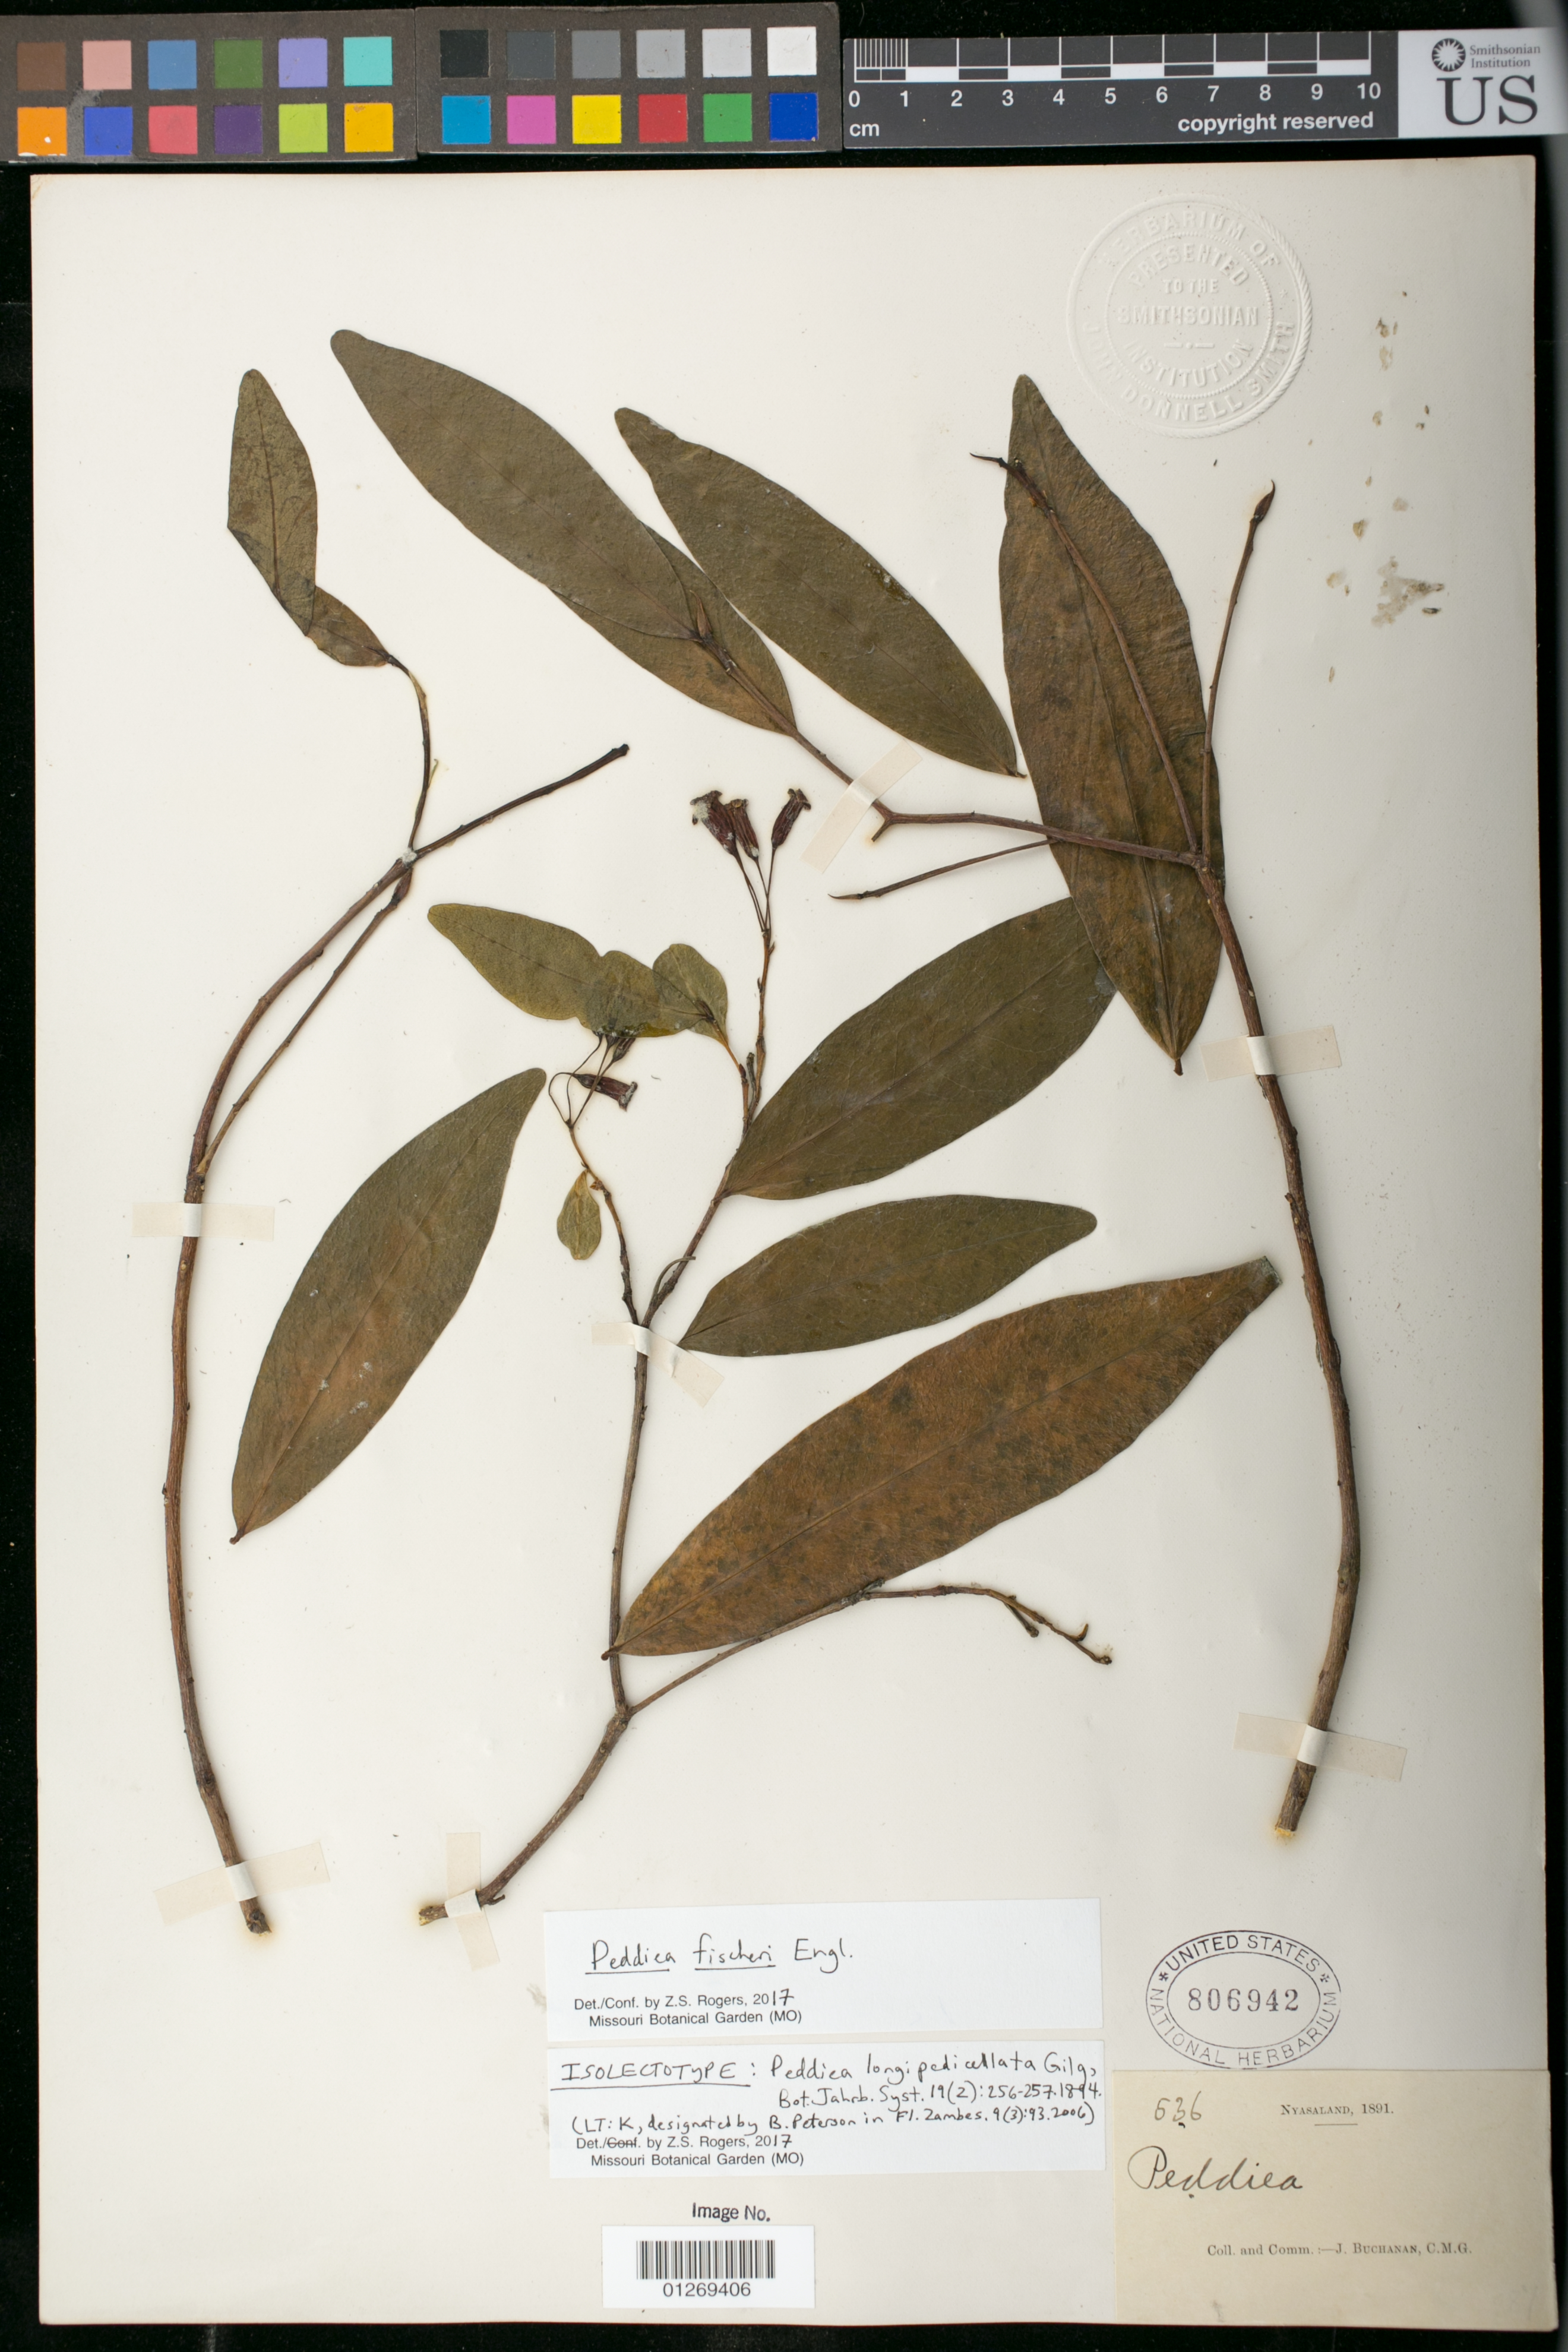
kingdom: Plantae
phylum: Tracheophyta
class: Magnoliopsida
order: Malvales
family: Thymelaeaceae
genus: Peddiea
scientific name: Peddiea longipedicellata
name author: Gilg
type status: Isolectotype; Type Collection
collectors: J. Buchanan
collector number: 536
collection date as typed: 1891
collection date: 1891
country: Malawi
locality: Nyasaland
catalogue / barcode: US 806942